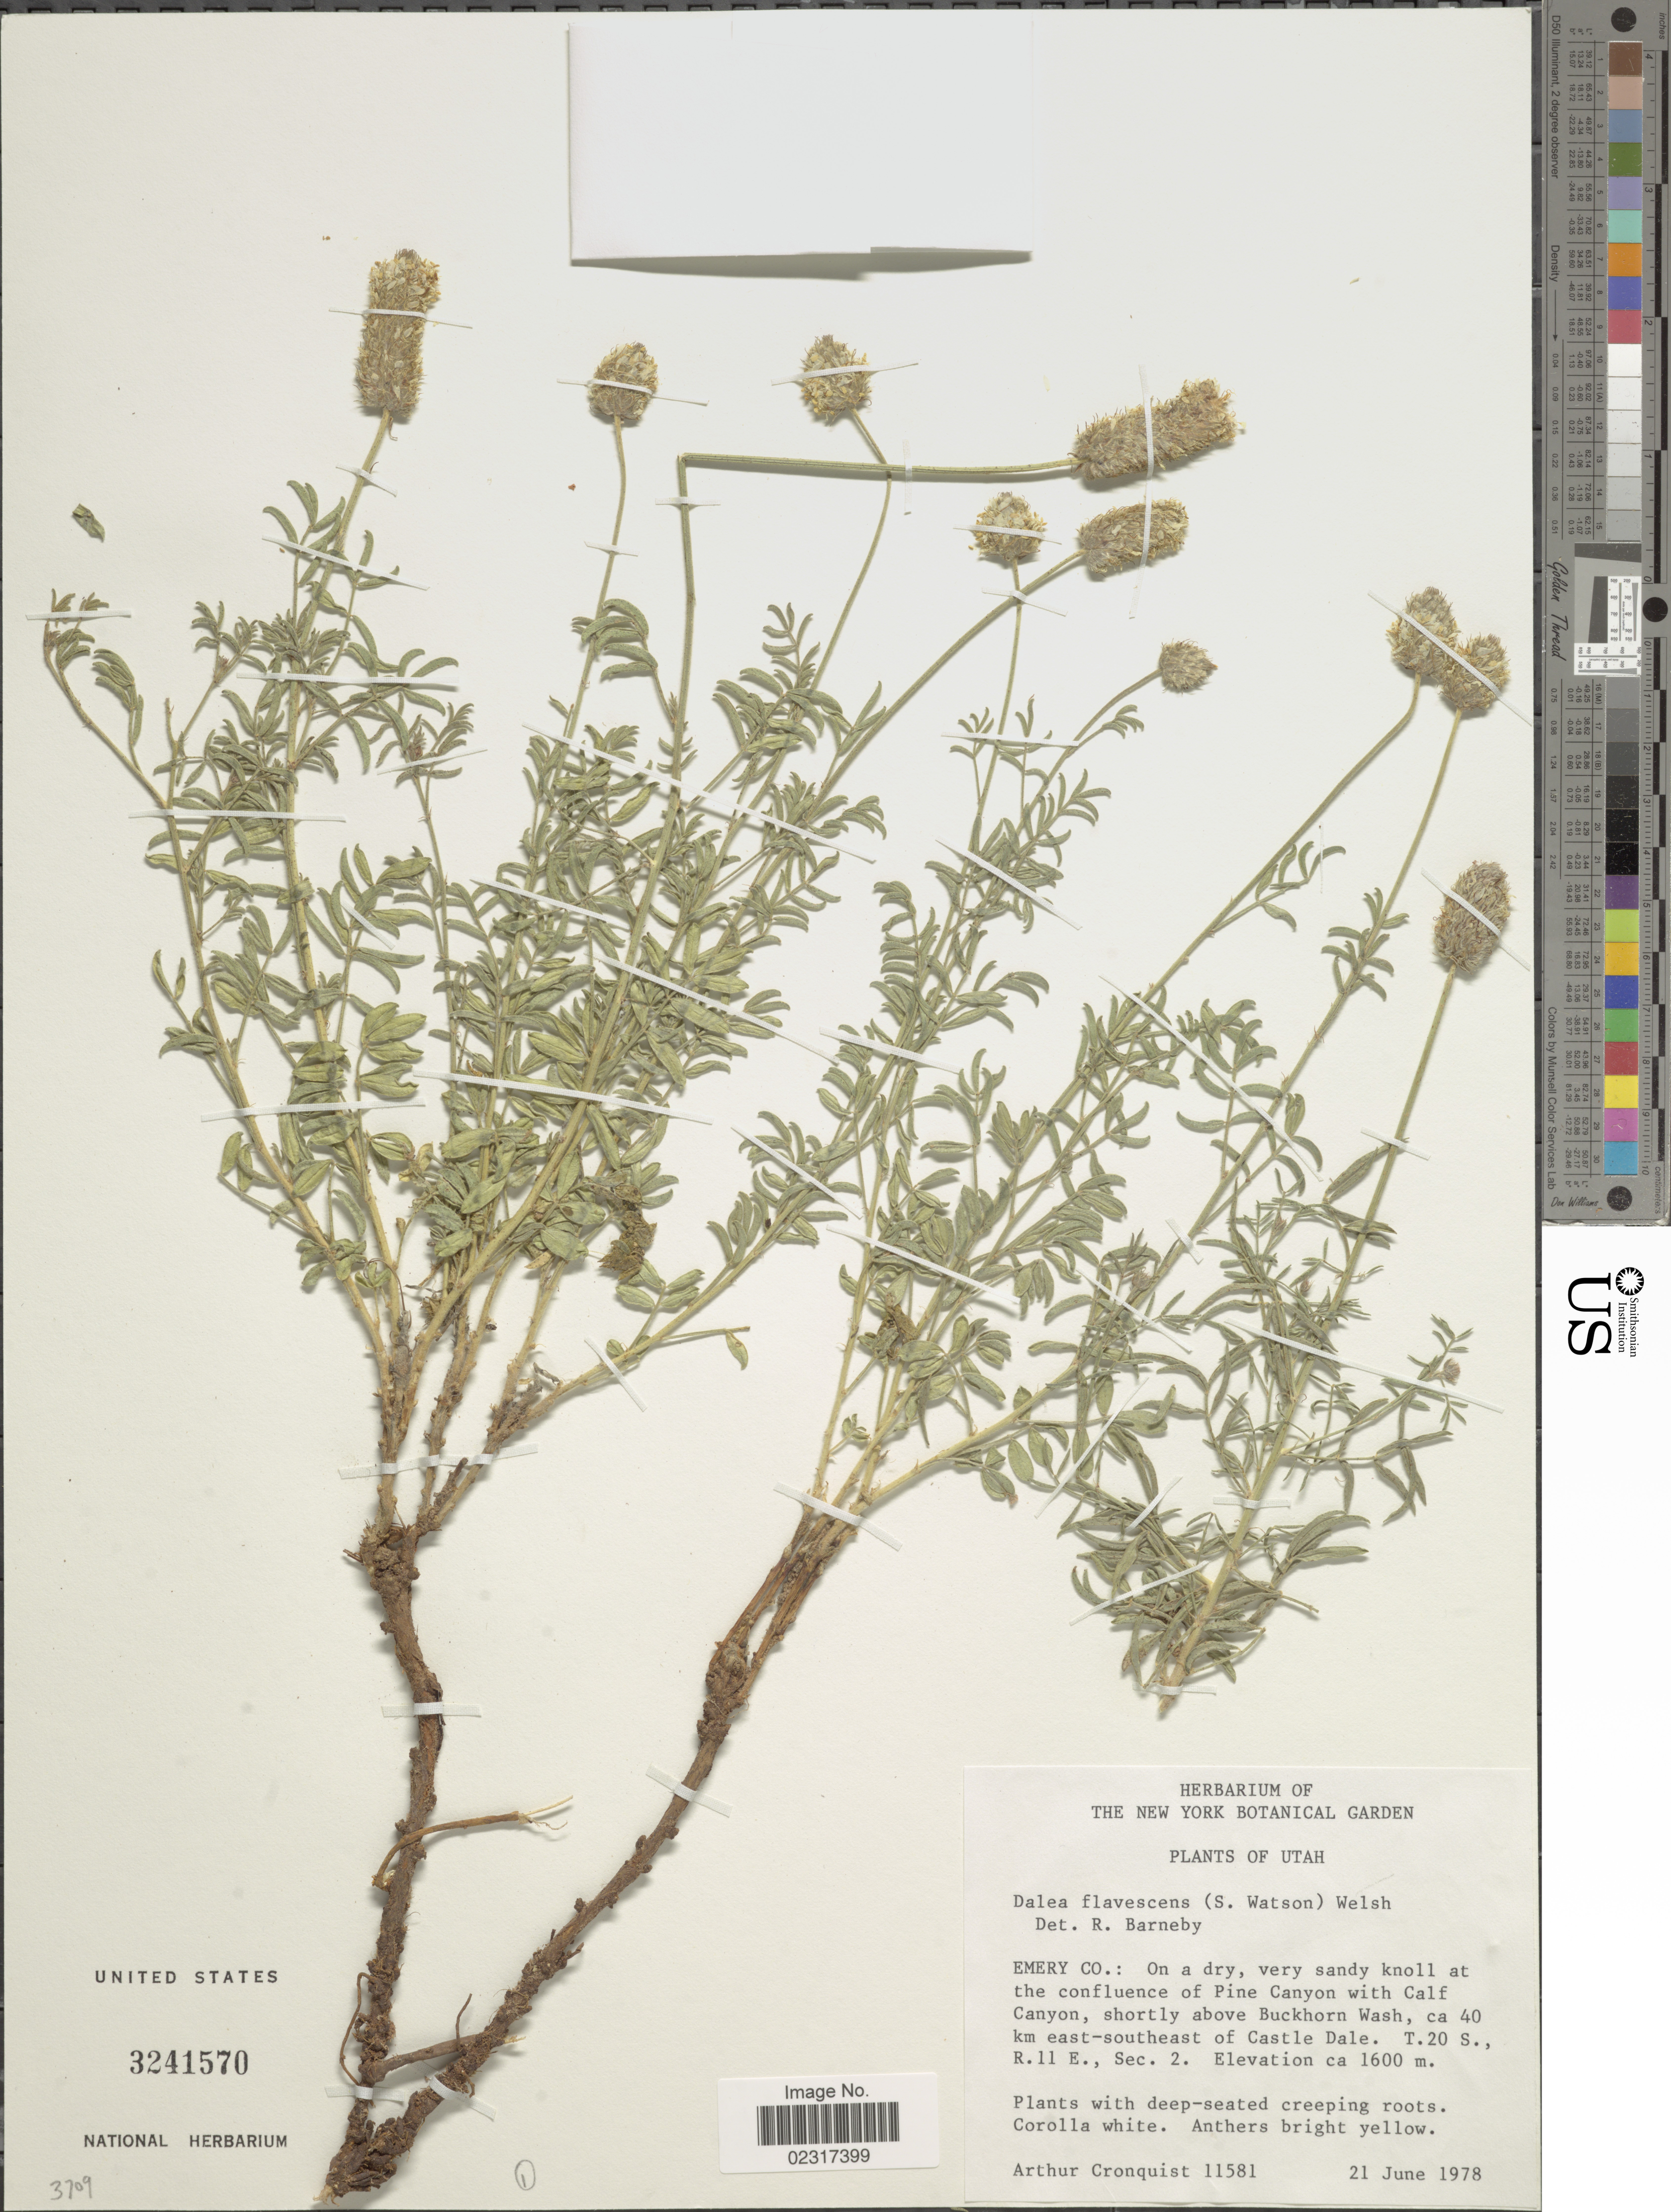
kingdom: Plantae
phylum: Tracheophyta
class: Magnoliopsida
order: Fabales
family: Fabaceae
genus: Dalea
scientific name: Dalea flavescens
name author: (S. Watson) S.L. Welsh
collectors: A. J. Cronquist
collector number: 11581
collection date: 1978-06-21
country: United States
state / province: Utah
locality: Emery Co.: on a dry, very sandy knoll at the confluence of Pine Canyon with Calf Canyon, shortly above Buckhorn Wash, ca 40 km east-southeast of Castle Dale, T.20 S., R. 11 E., Sec. 2.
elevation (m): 1600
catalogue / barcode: US 3241570